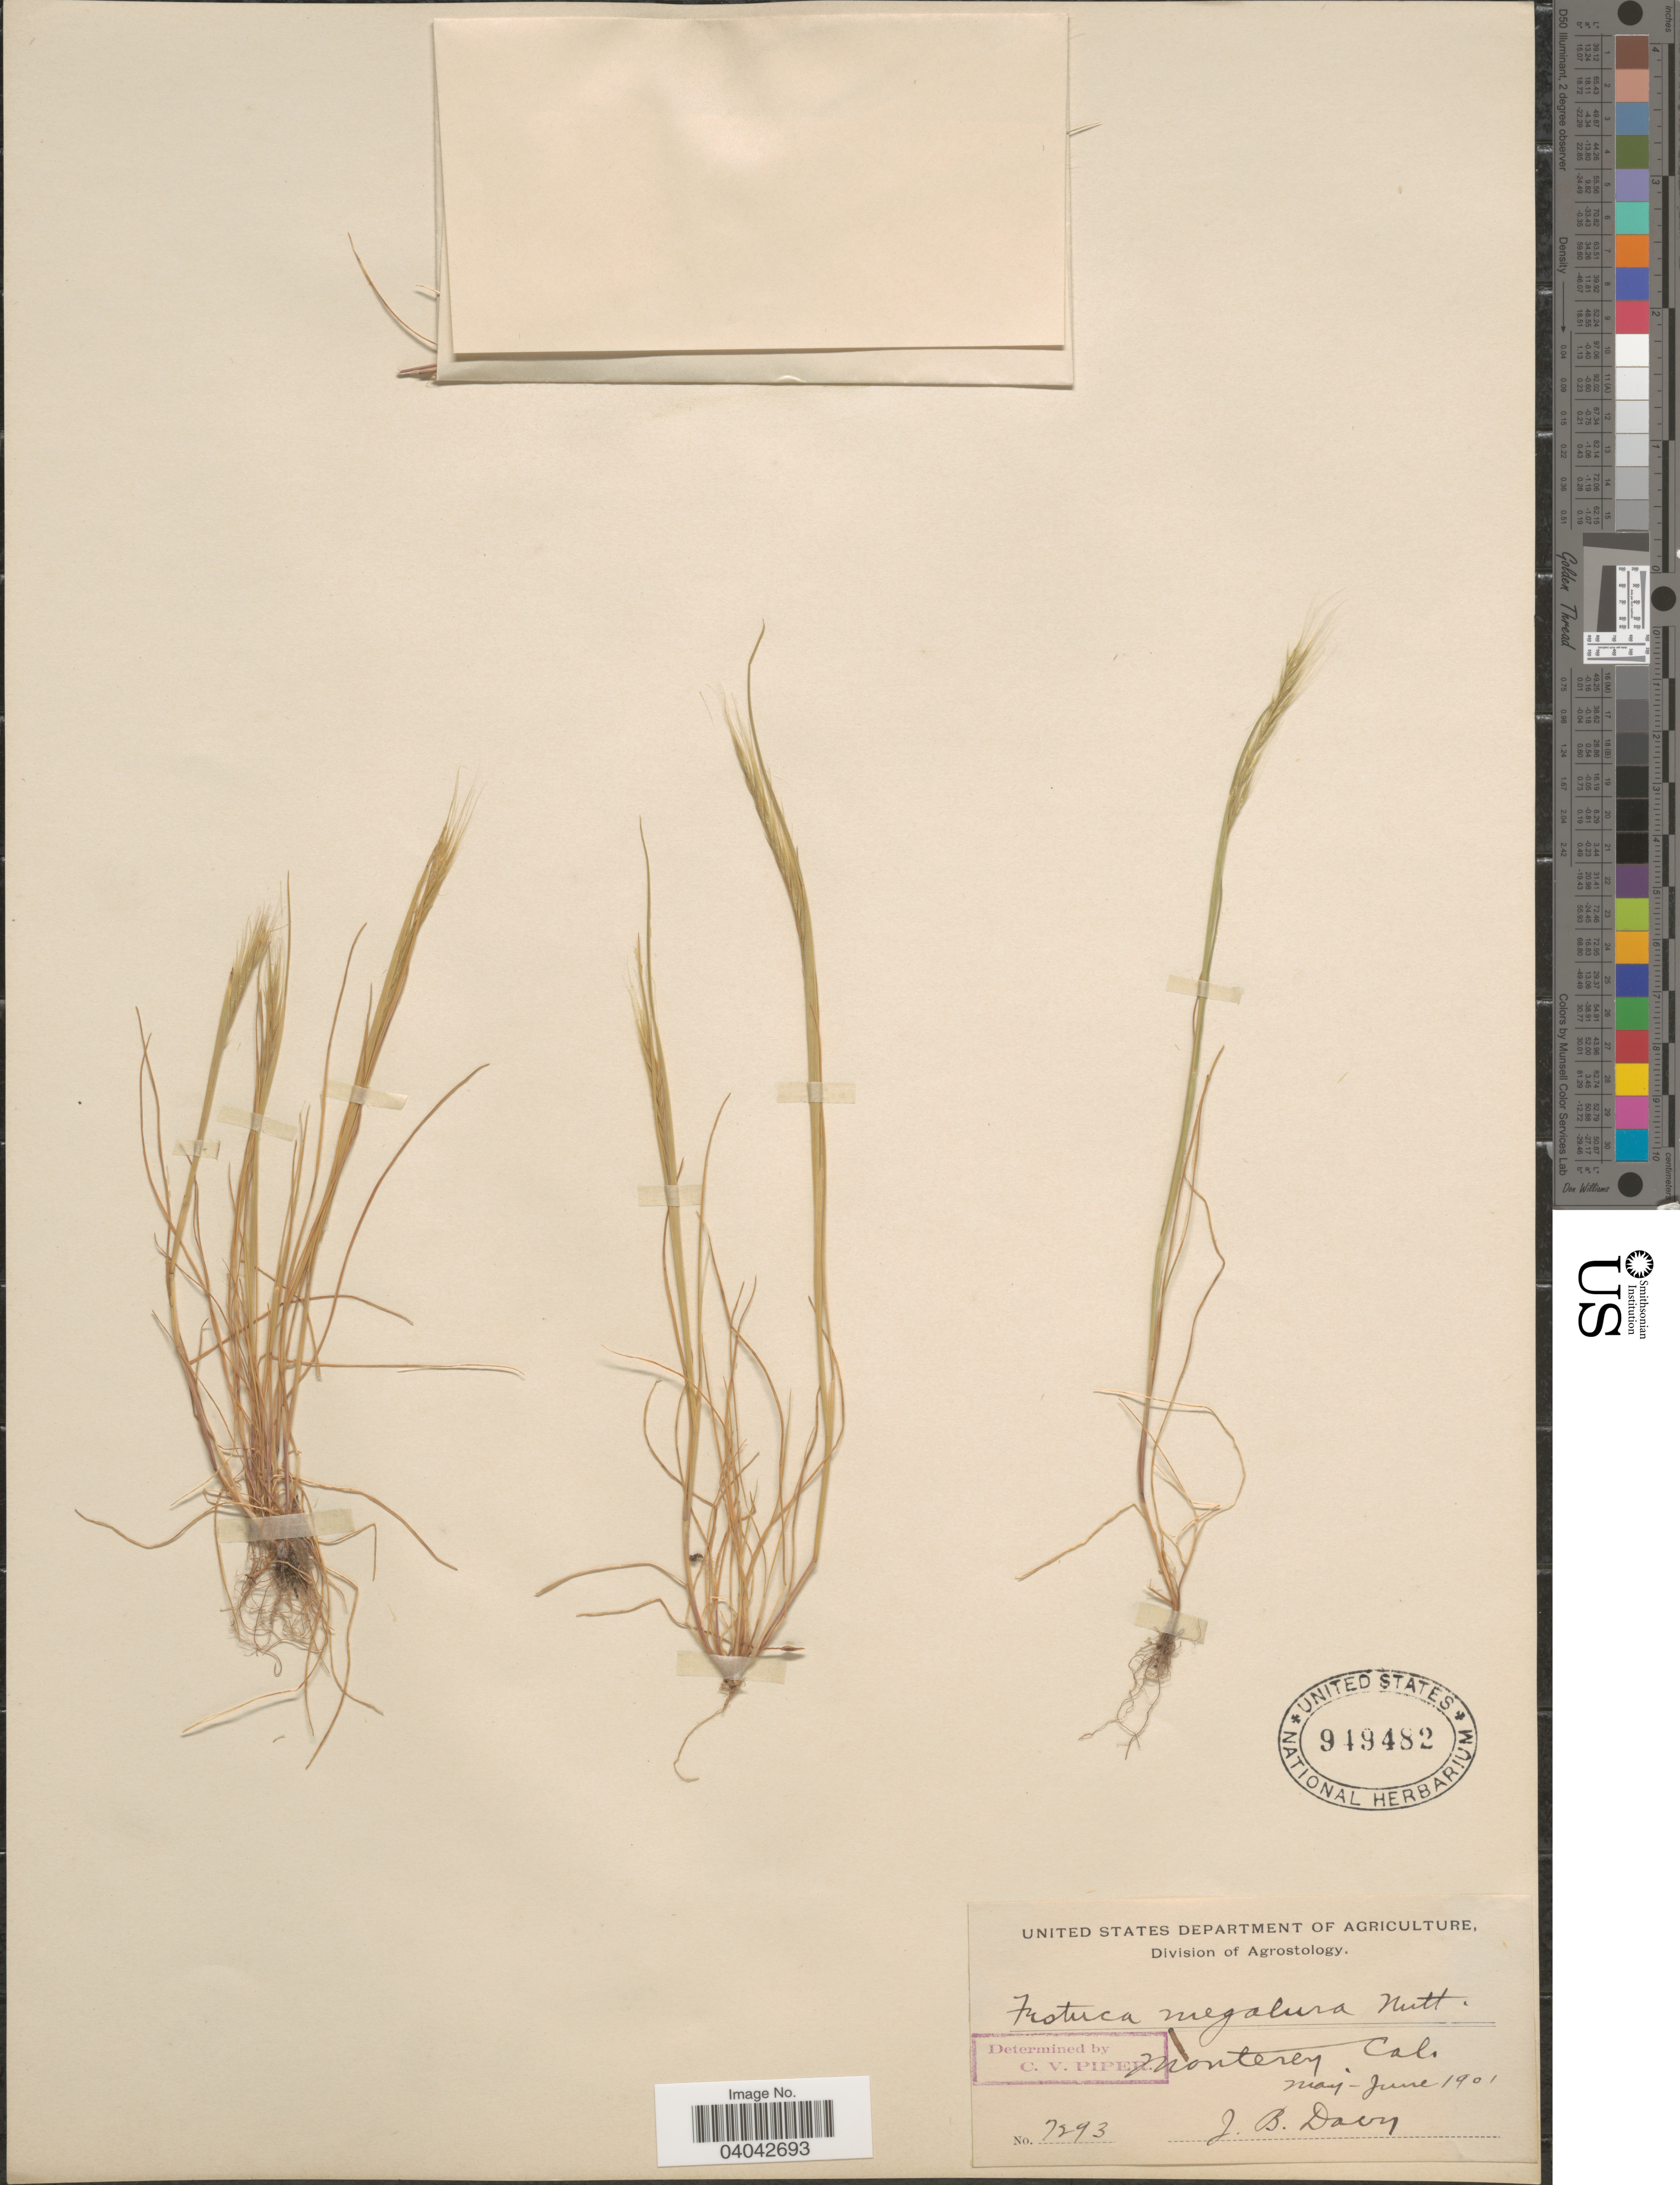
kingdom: Plantae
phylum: Tracheophyta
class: Liliopsida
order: Poales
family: Poaceae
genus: Festuca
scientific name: Festuca megalura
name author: Nutt.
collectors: J. Burtt Davy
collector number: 7293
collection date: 1901-05/1901-06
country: United States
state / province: California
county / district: Monterey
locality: Monterey.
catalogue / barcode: US 949482